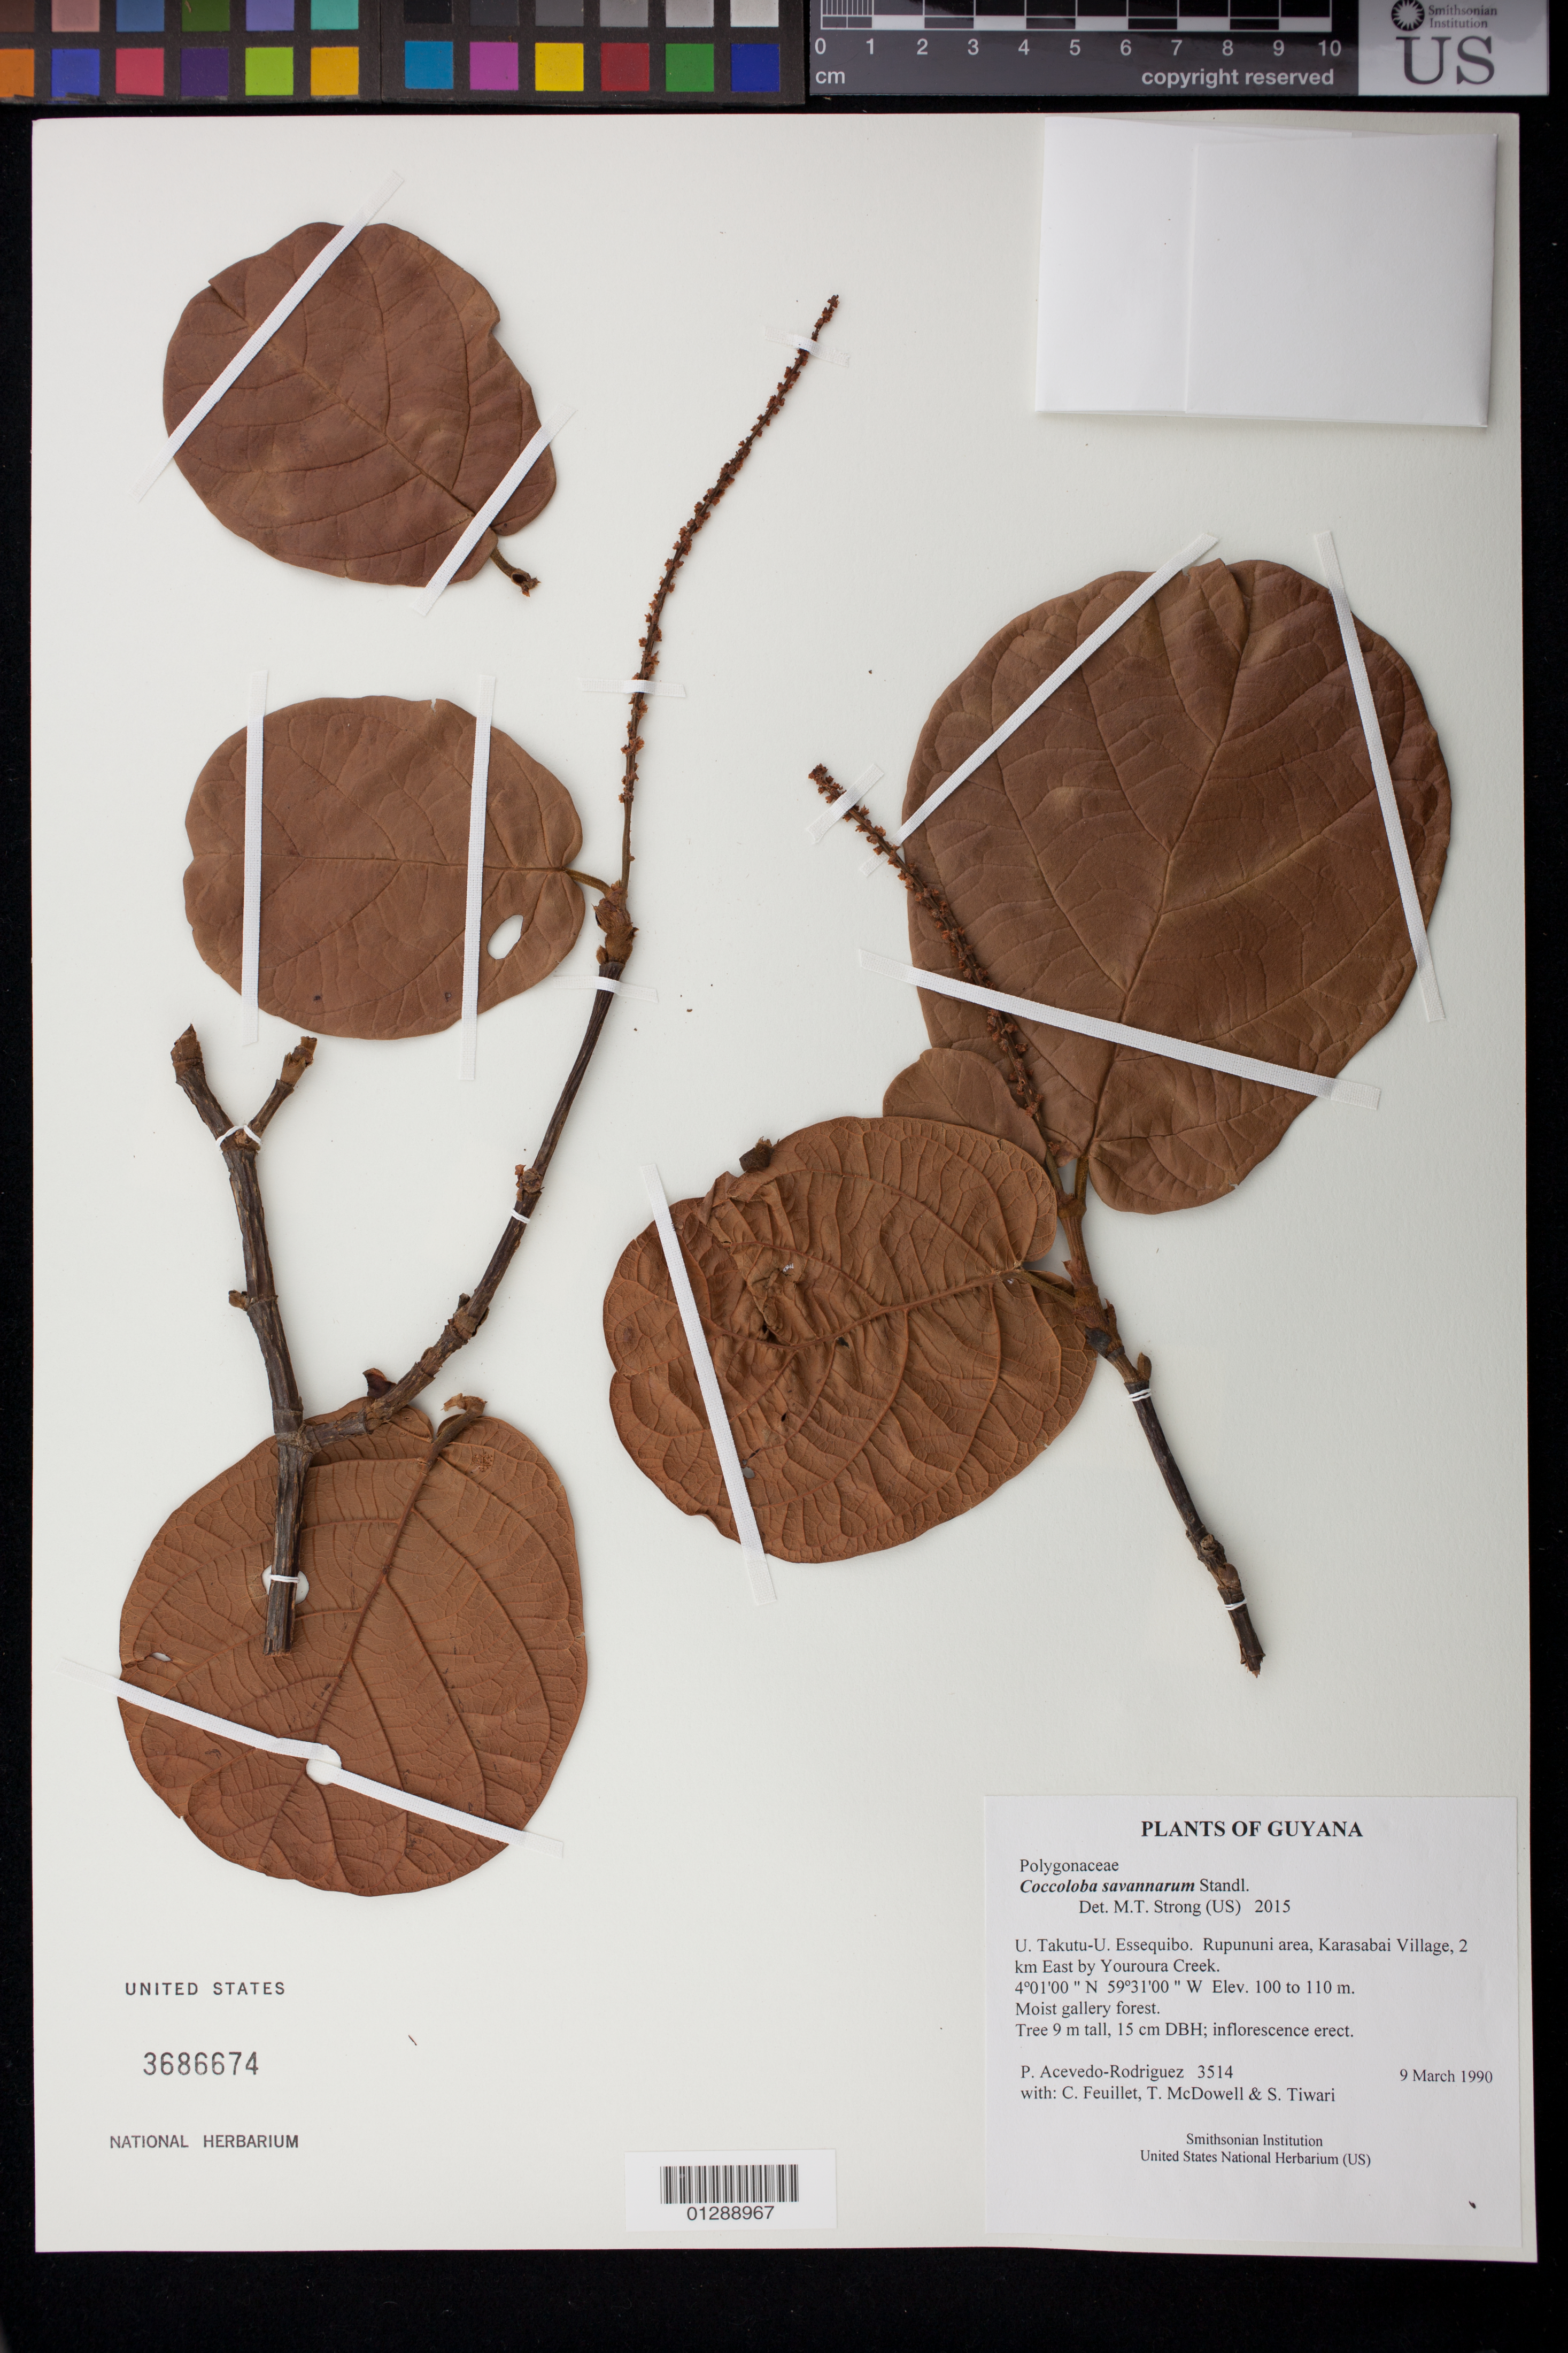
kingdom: Plantae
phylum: Tracheophyta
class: Magnoliopsida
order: Caryophyllales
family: Polygonaceae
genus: Coccoloba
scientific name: Coccoloba savannarum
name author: Standl.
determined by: Strong, M. T., (US), Smithsonian Institution - National Museum of Natural History (UNITED STATES)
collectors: P. Acevedo-Rodr., C. Feuillet, T. McDowell & S. Tiwari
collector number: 3514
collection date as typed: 9 March 1990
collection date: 1990-03-09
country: Guyana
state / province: U. Takutu-U. Essequibo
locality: Rupununi area, Karasabai Village, 2 km East by Youroura Creek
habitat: Moist gallery forest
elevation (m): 100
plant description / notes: US, NY, MO, CAY, K, P, B, F, L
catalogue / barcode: US 3686674